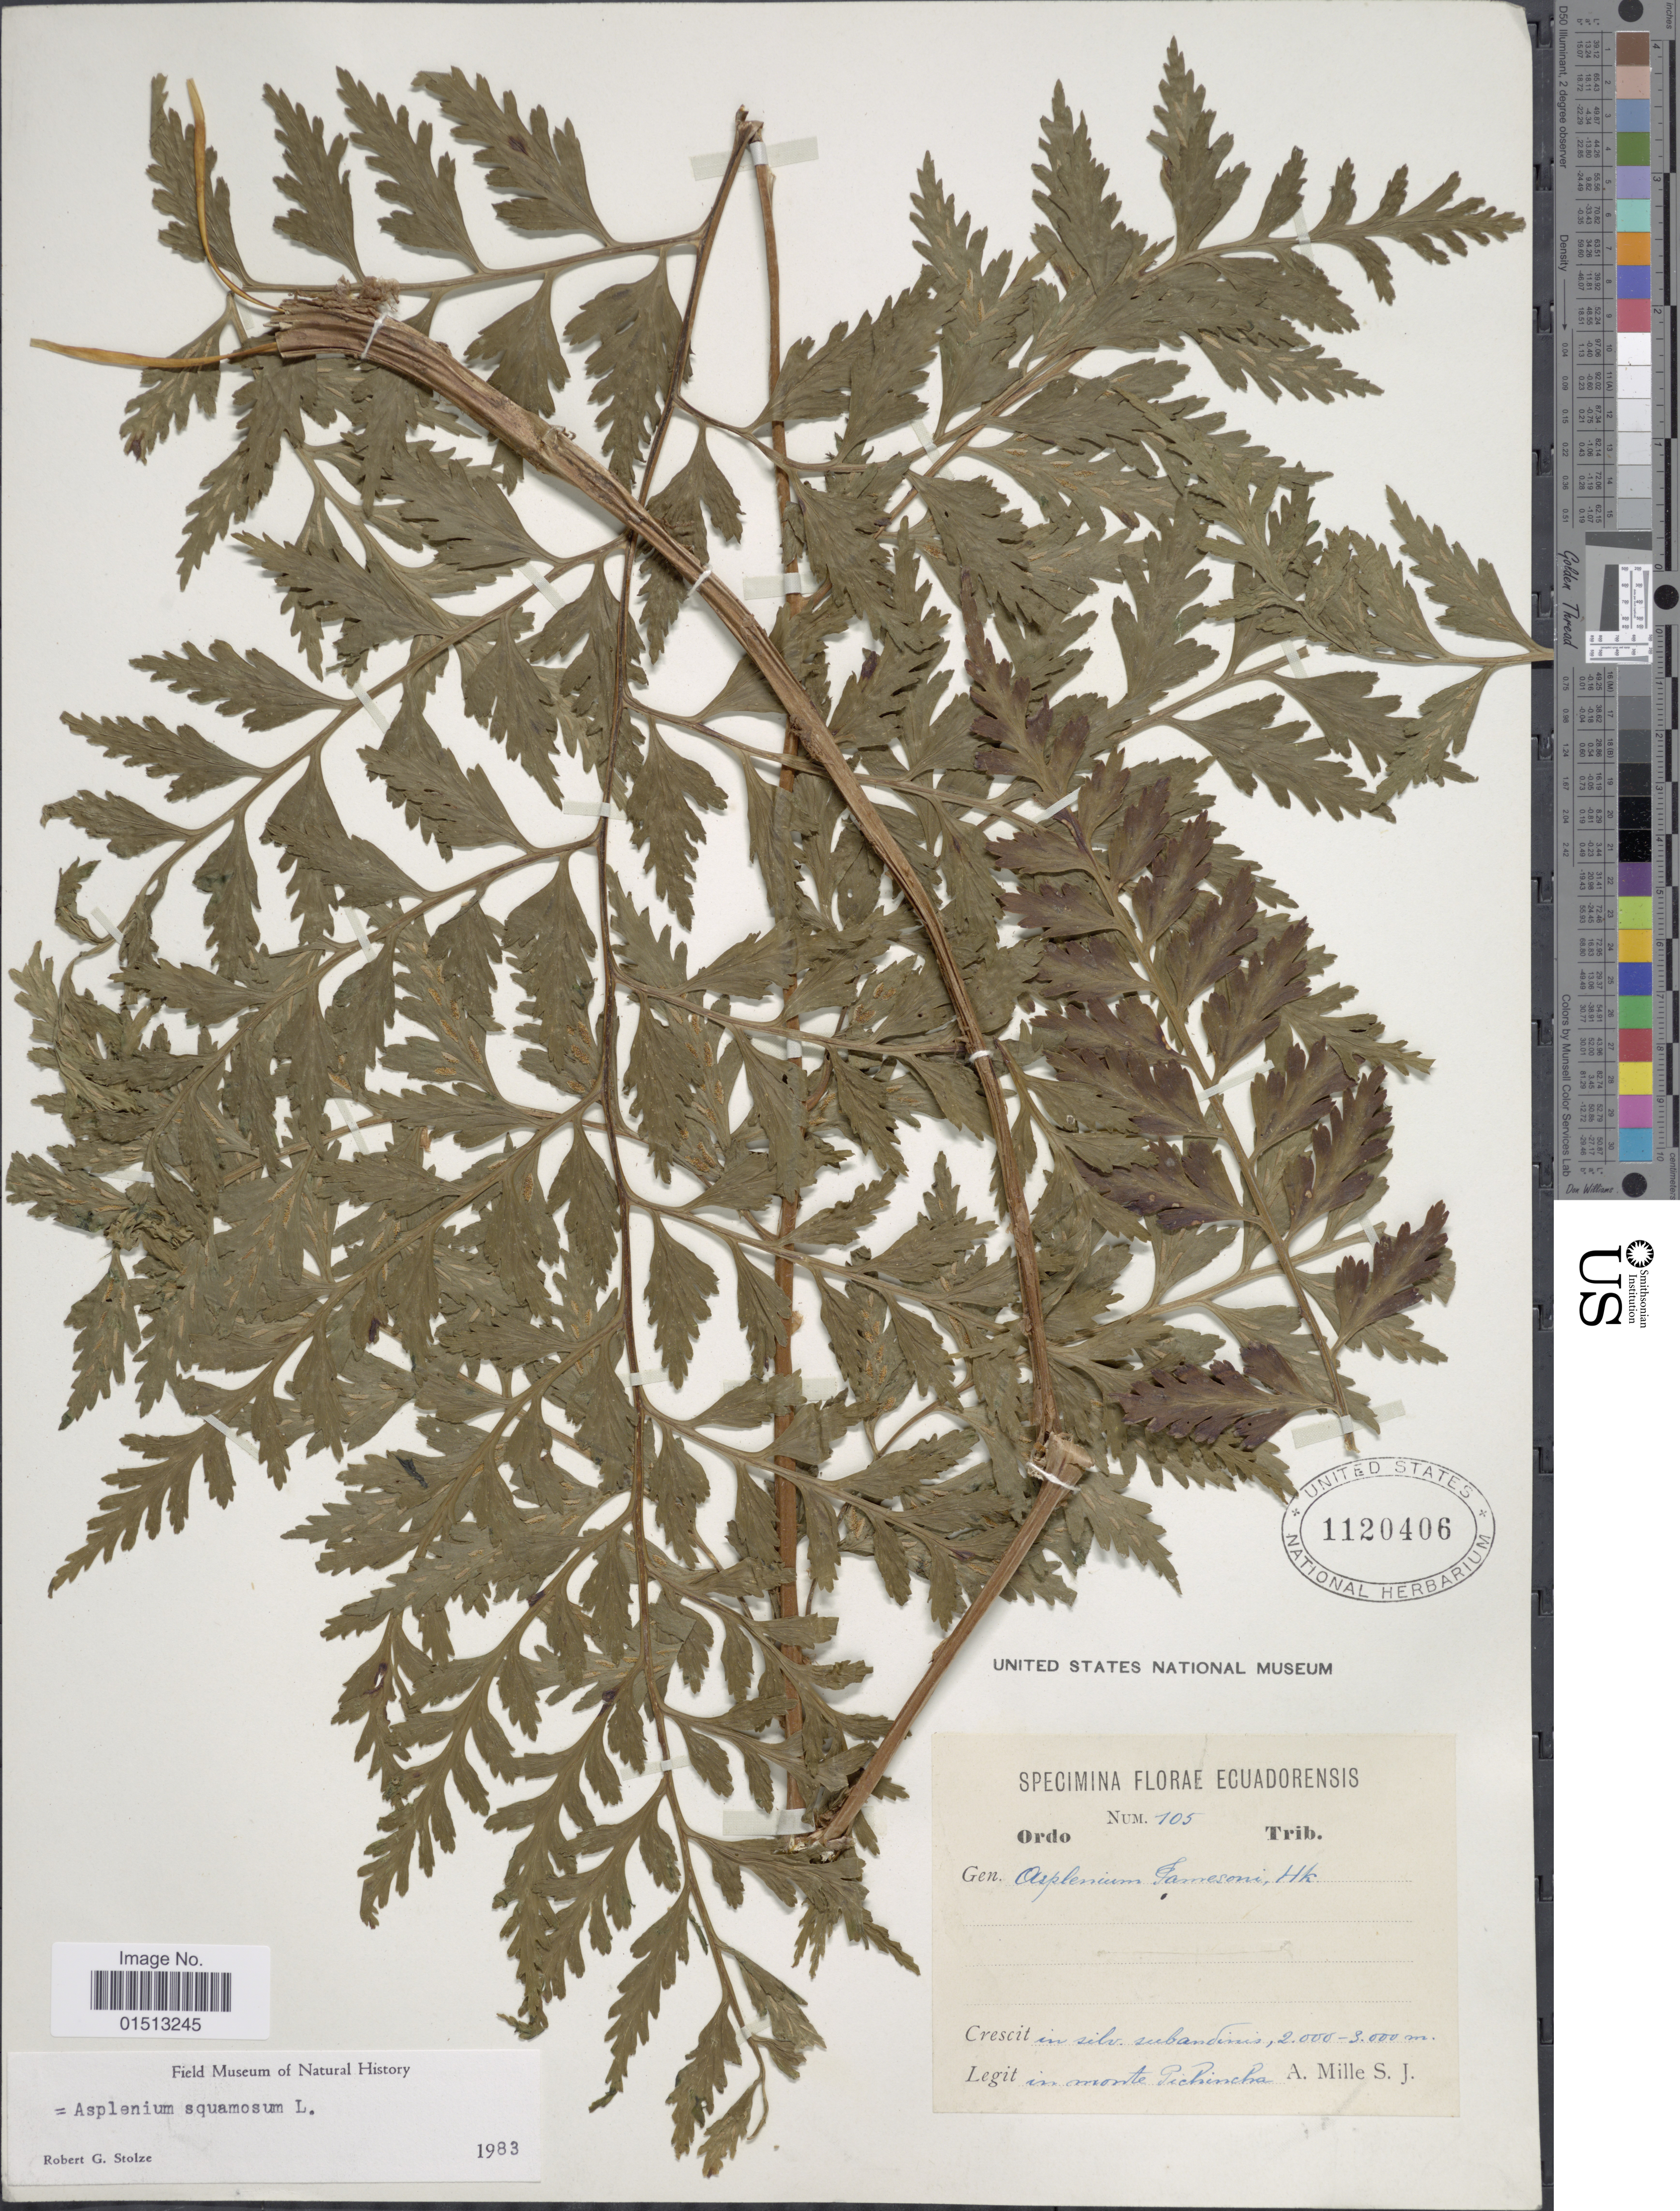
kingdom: Plantae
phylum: Tracheophyta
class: Polypodiopsida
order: Polypodiales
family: Aspleniaceae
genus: Asplenium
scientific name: Asplenium squamosum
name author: L.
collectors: A. Mille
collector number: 105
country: Ecuador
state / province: Pichincha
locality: In sylvis subandinis in monte Pichincha.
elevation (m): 2000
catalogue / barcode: US 1120406